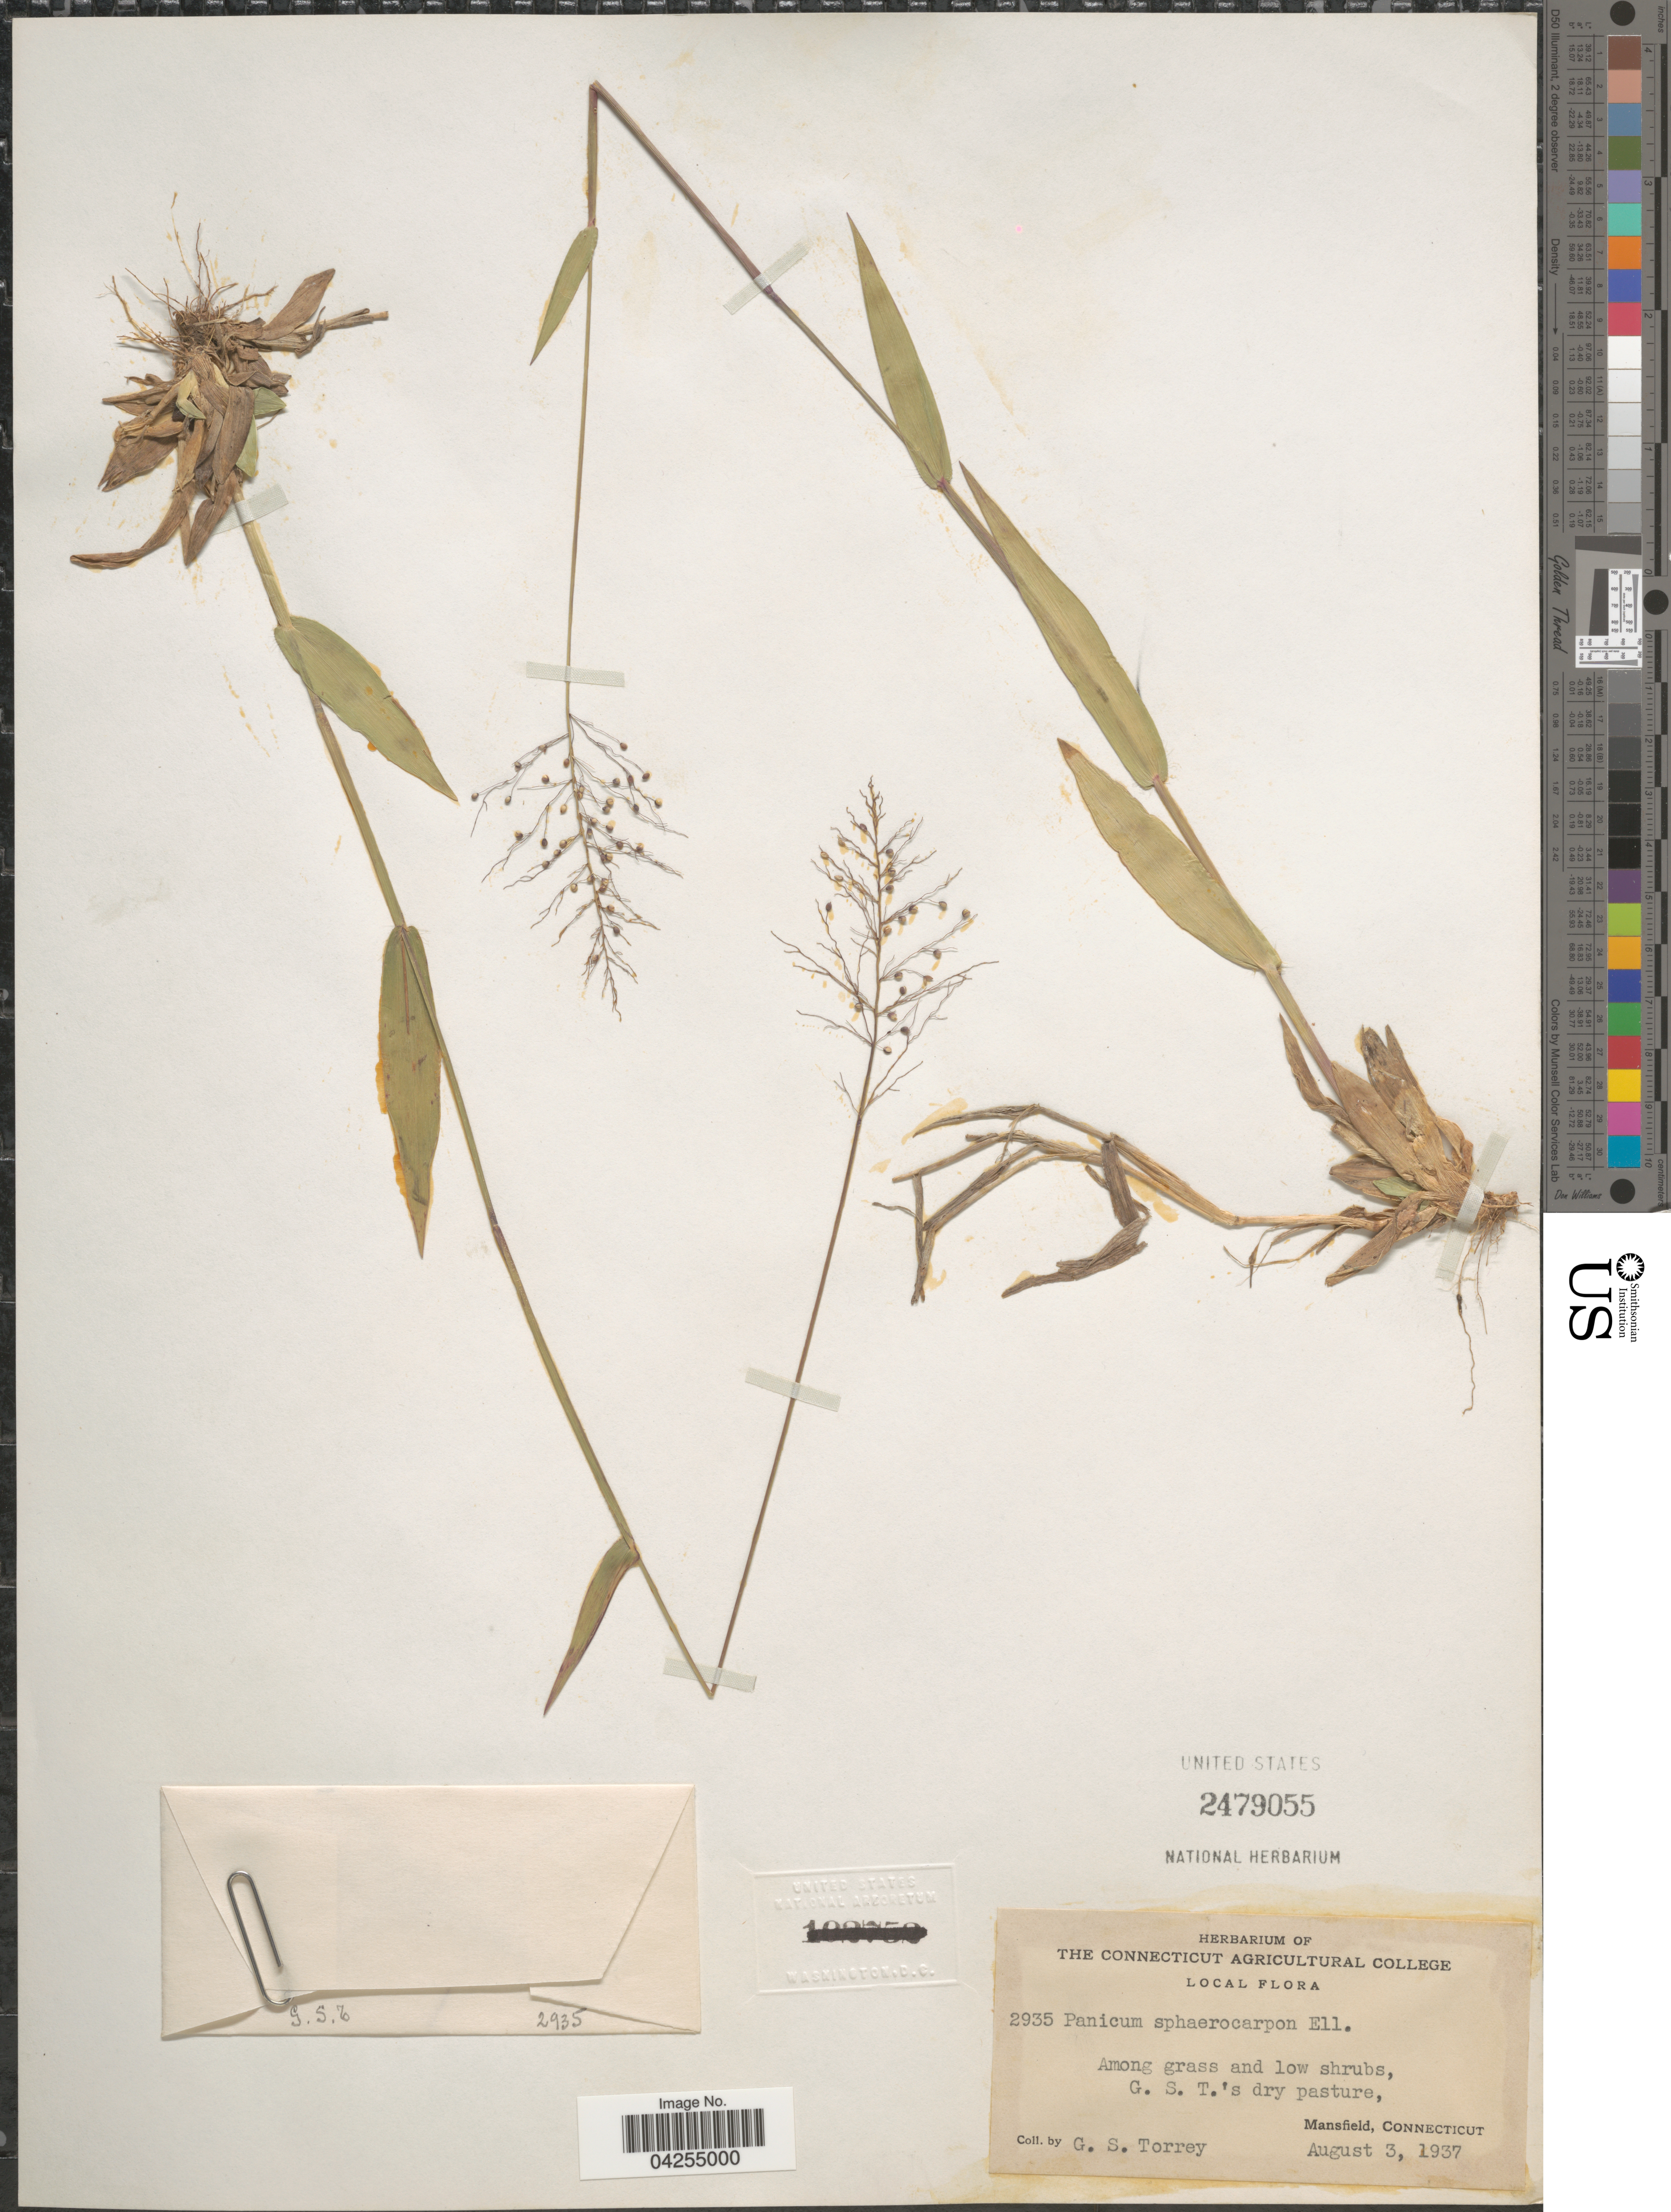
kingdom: Plantae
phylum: Tracheophyta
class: Liliopsida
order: Poales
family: Poaceae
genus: Dichanthelium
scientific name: Dichanthelium dichotomum var. dichotomum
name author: (L.) Gould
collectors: G. S. Torrey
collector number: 2935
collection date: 1937-08-03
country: United States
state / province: Connecticut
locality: Among grass and low shrubs, G. S. T. 's dry pasture, Mansfield.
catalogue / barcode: US 2479055